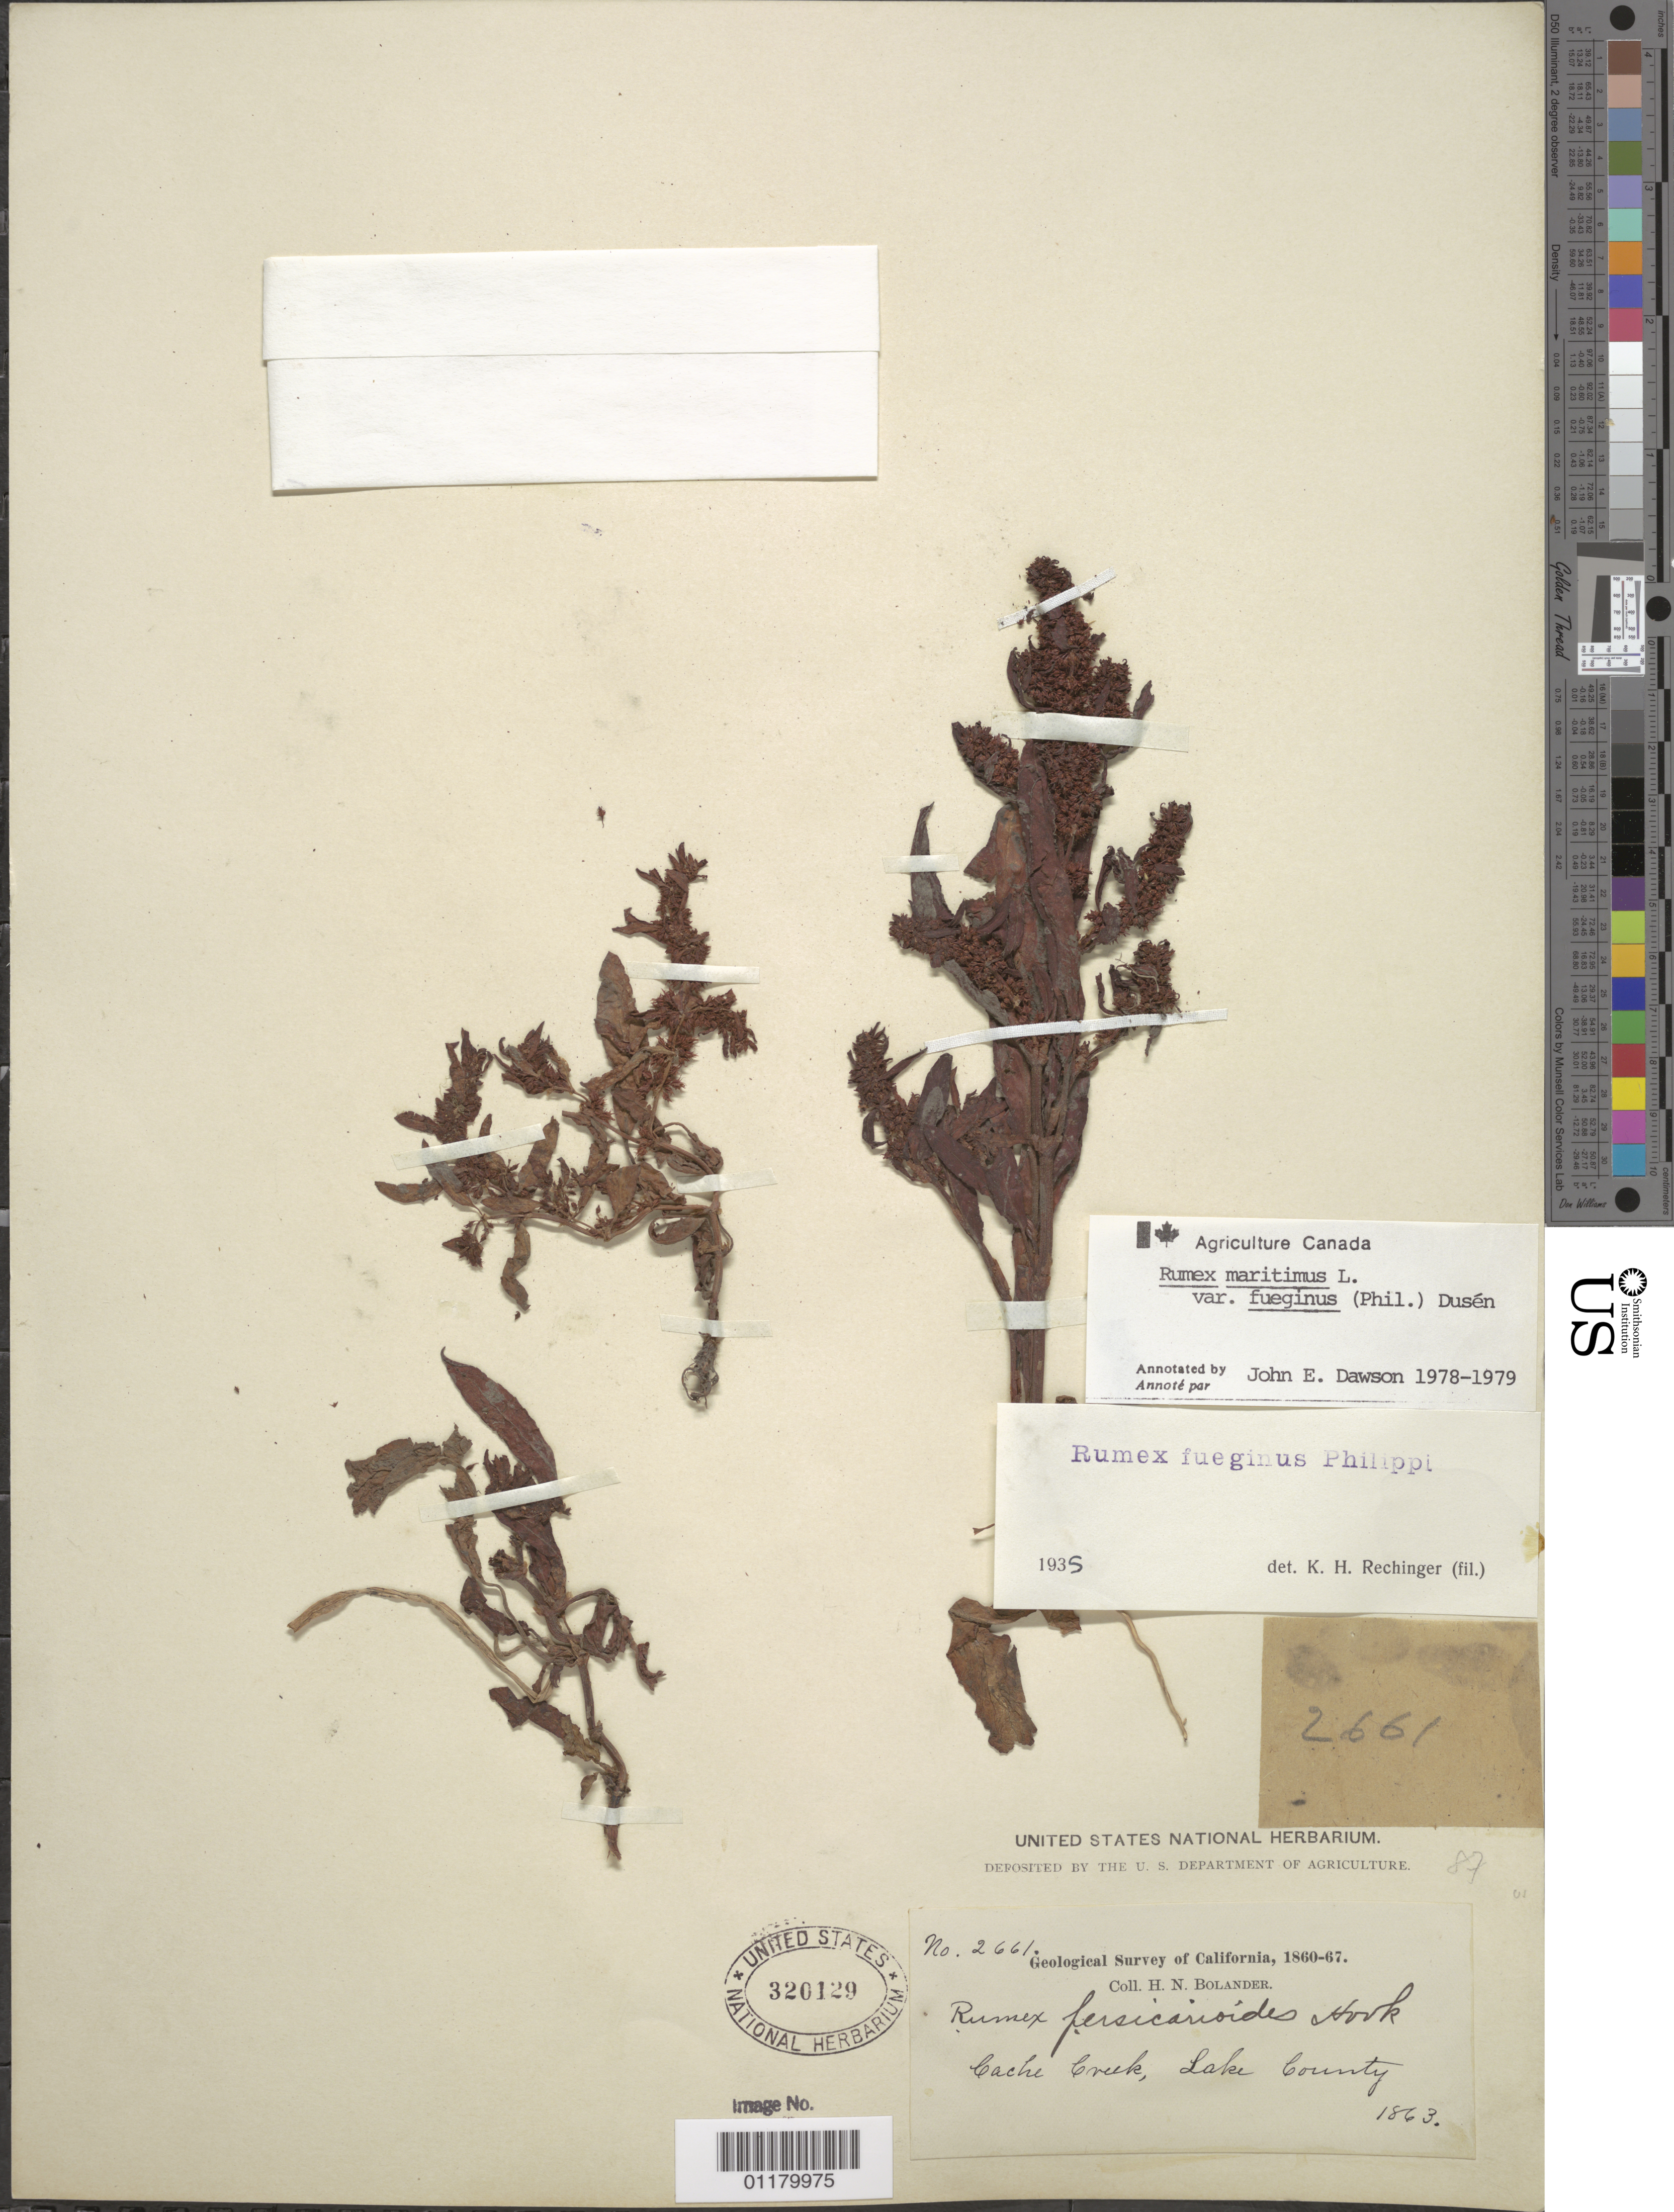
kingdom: Plantae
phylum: Tracheophyta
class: Magnoliopsida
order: Caryophyllales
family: Polygonaceae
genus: Rumex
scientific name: Rumex maritimus var. fueginus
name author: (Phil.) Dusén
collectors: H. Bolander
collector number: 2661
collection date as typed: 1863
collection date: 1863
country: United States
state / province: California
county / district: Lake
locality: Cache Creek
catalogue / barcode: US 320129